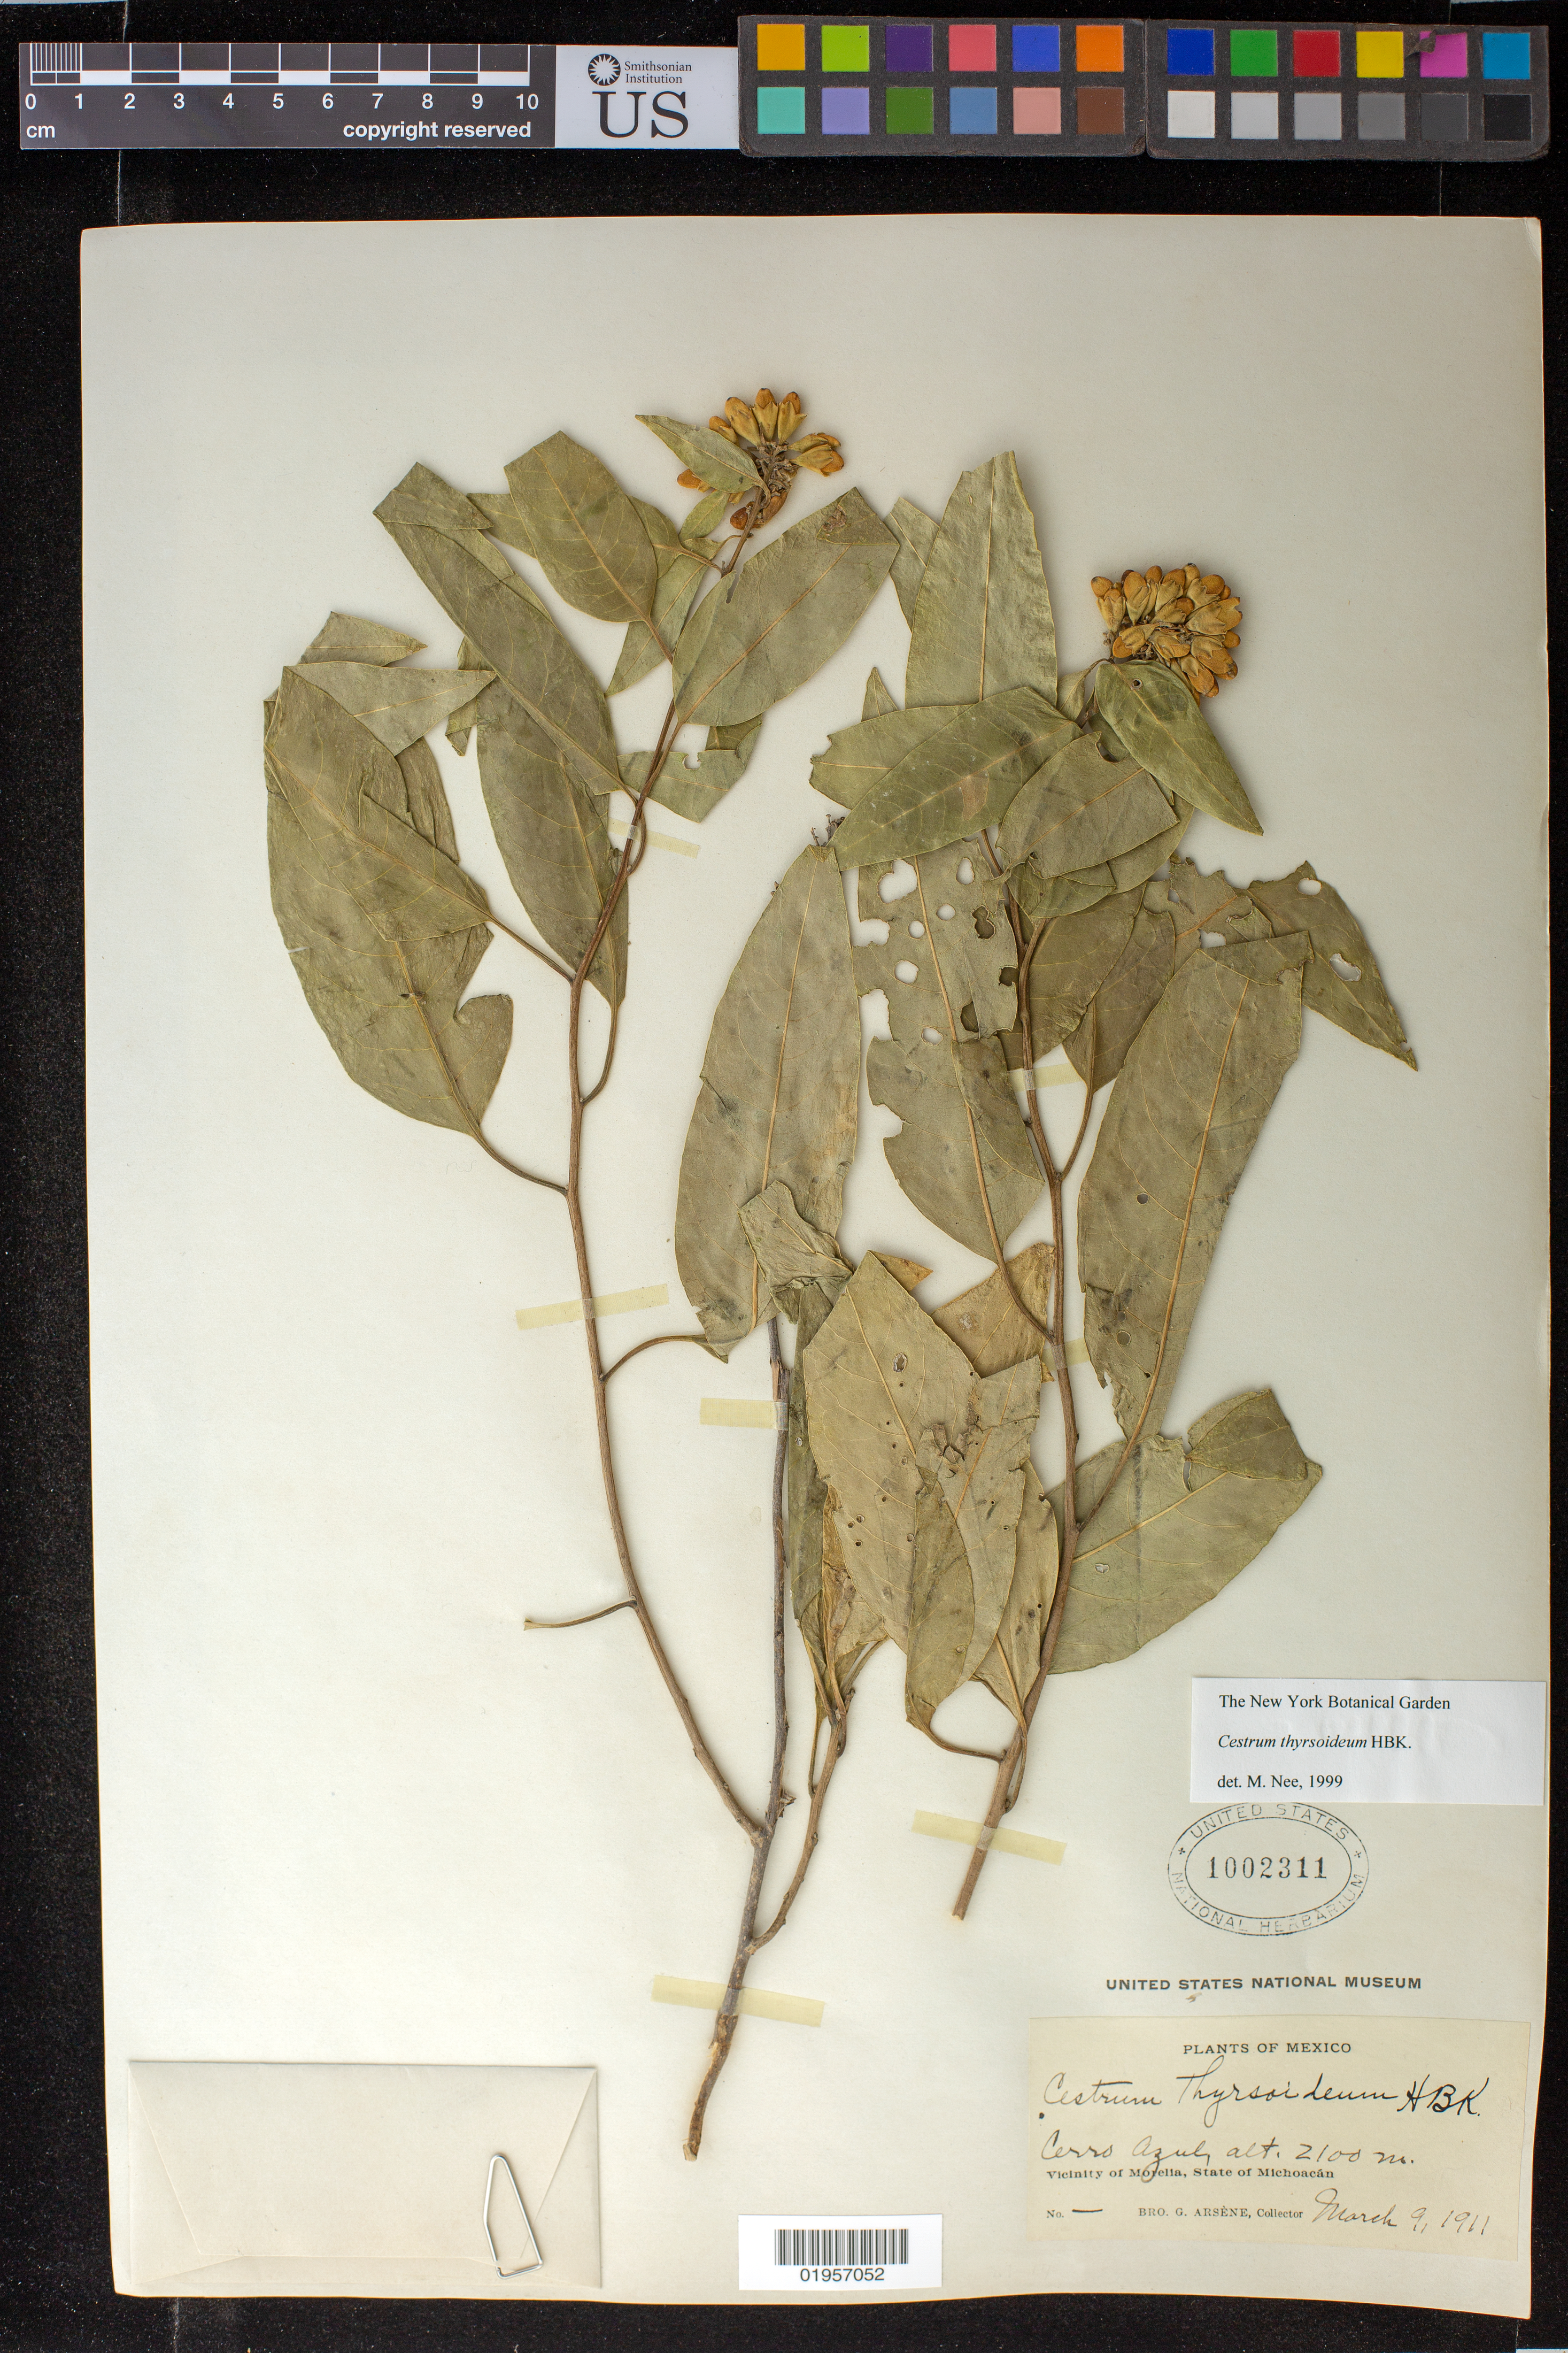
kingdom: Plantae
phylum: Tracheophyta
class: Magnoliopsida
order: Solanales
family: Solanaceae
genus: Cestrum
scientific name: Cestrum tenuifolium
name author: Francey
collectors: Bro. G. Arsène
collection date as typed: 09 Mar 1911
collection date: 1911-03-09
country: Mexico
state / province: Michoacán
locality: Morelia, Cerro Azul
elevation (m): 2100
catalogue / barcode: US 1002311